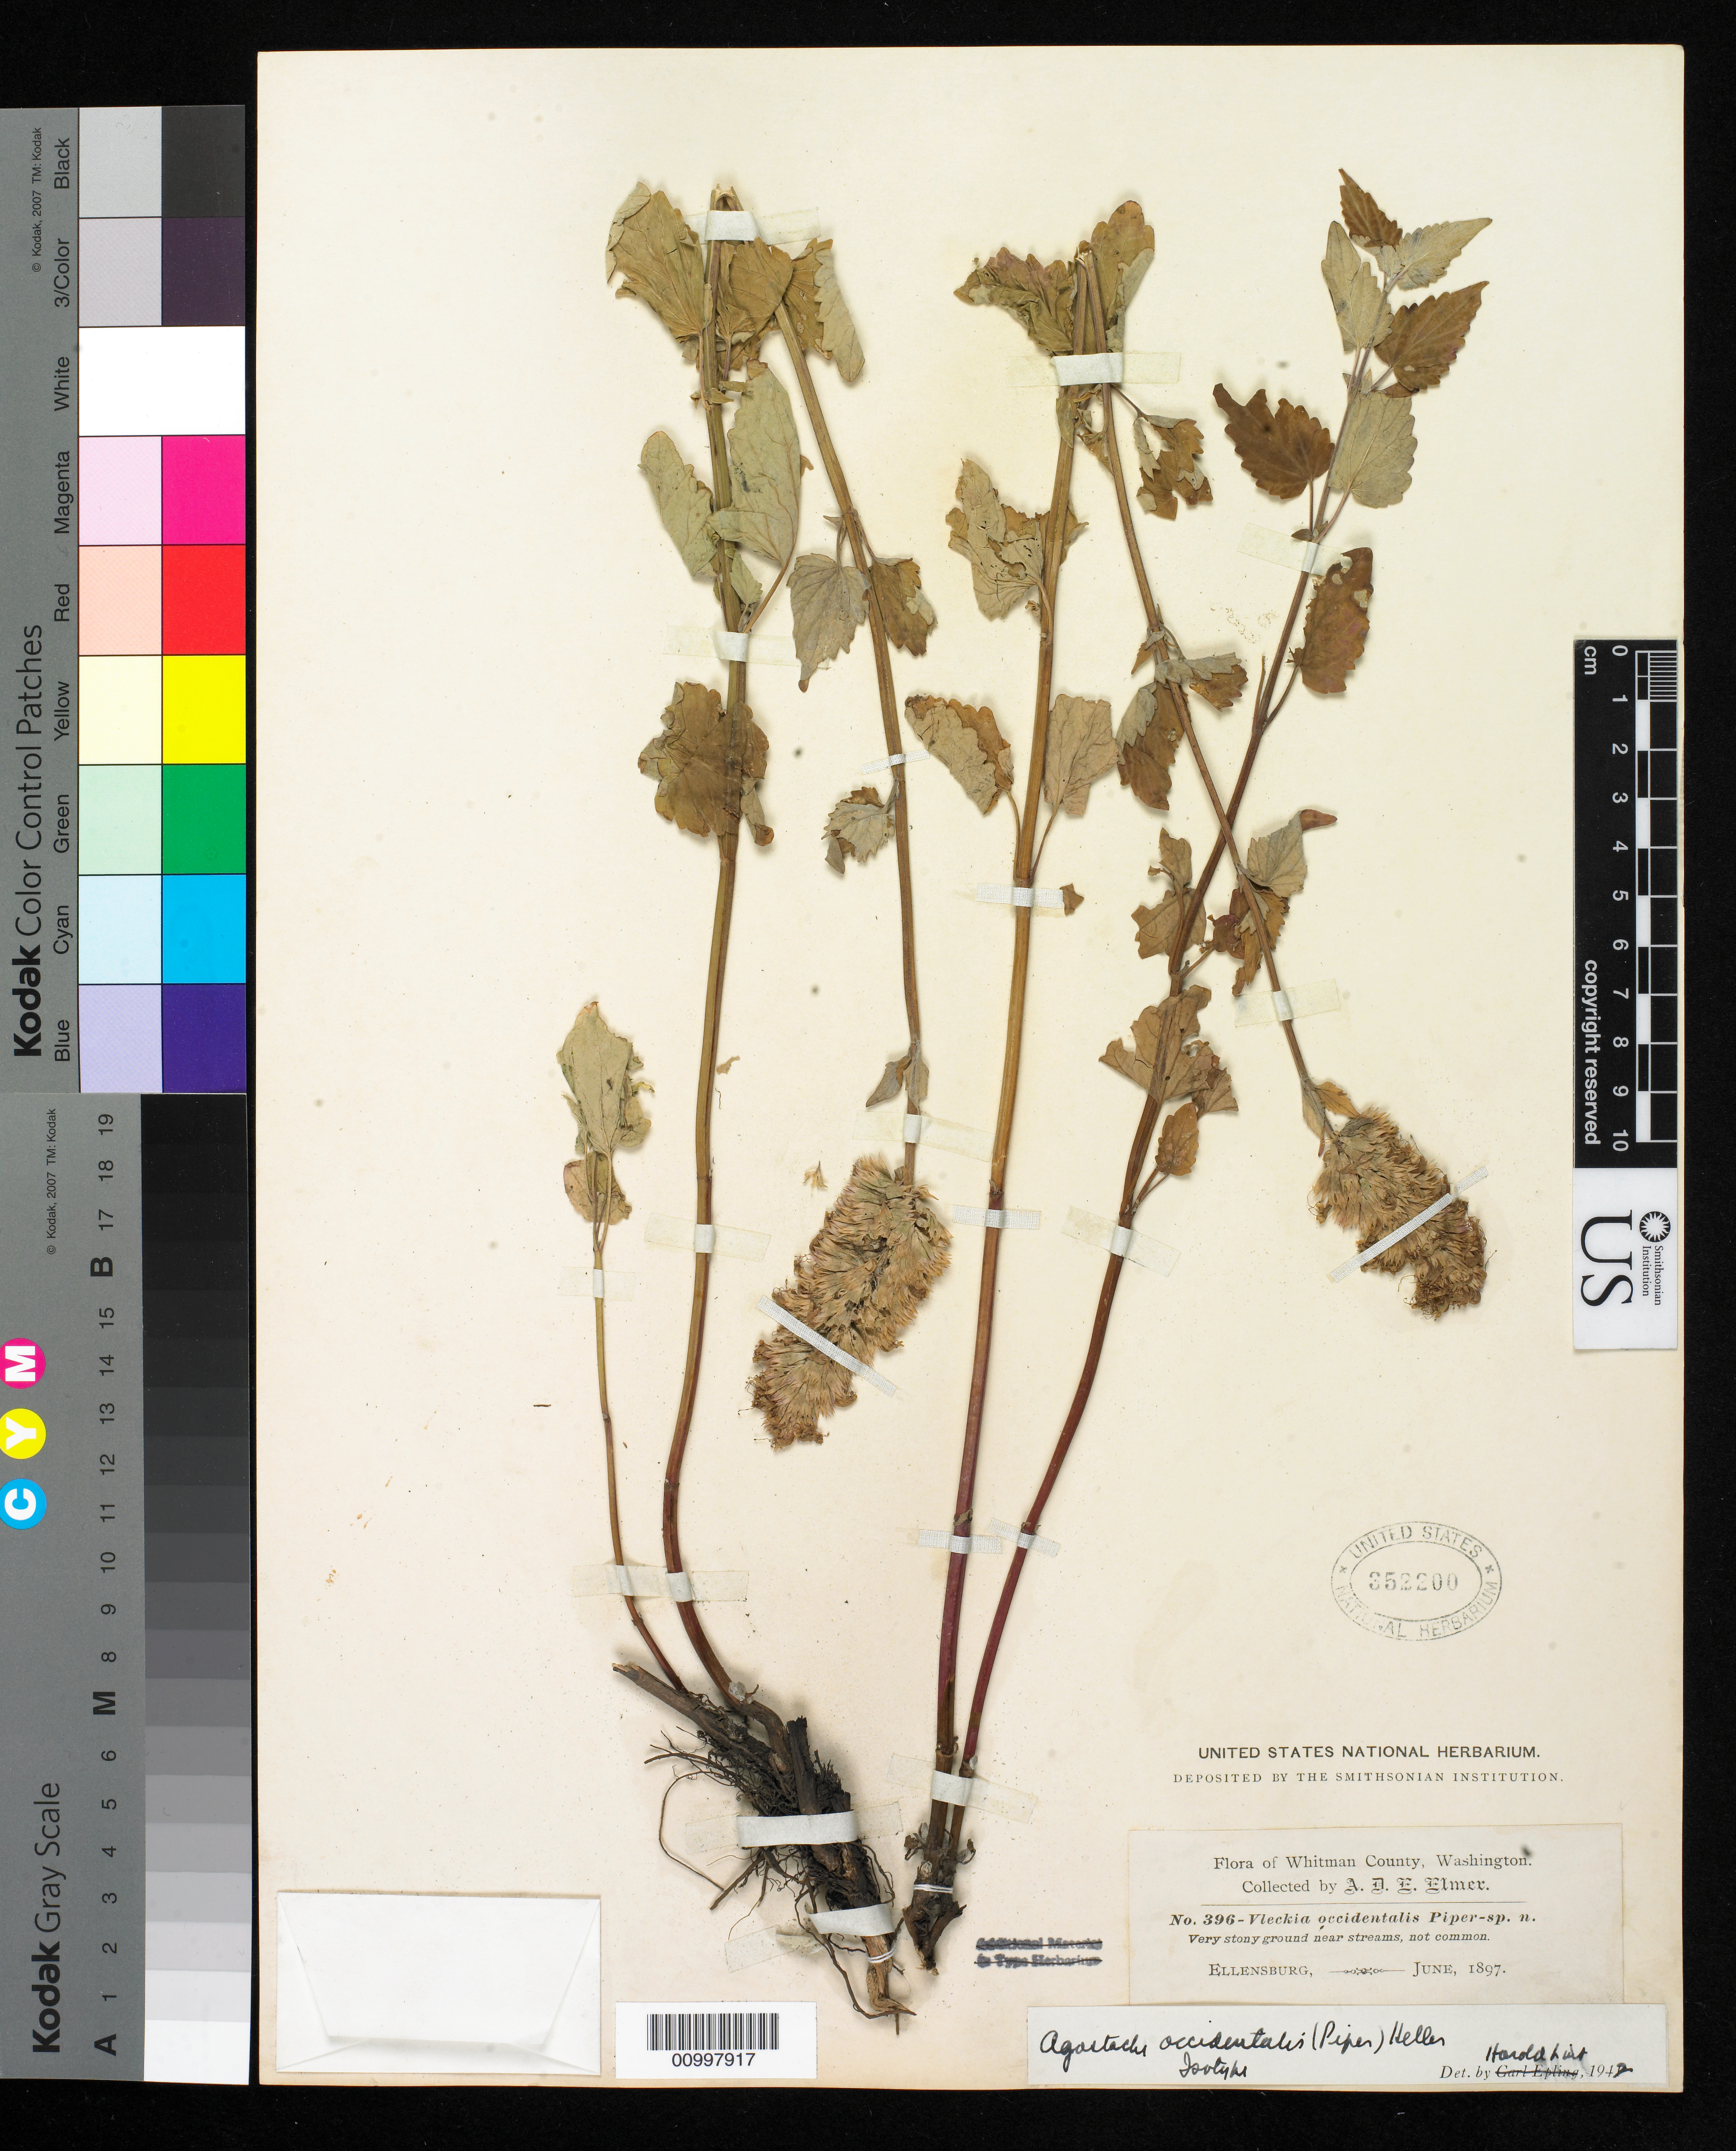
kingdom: Plantae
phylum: Tracheophyta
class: Magnoliopsida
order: Lamiales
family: Lamiaceae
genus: Vleckia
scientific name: Vleckia occidentalis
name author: Piper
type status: Isotype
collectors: A. D. E. Elmer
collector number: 396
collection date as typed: Jun 1897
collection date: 1897-06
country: United States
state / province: Washington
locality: Ellensberg.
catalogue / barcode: US 352200